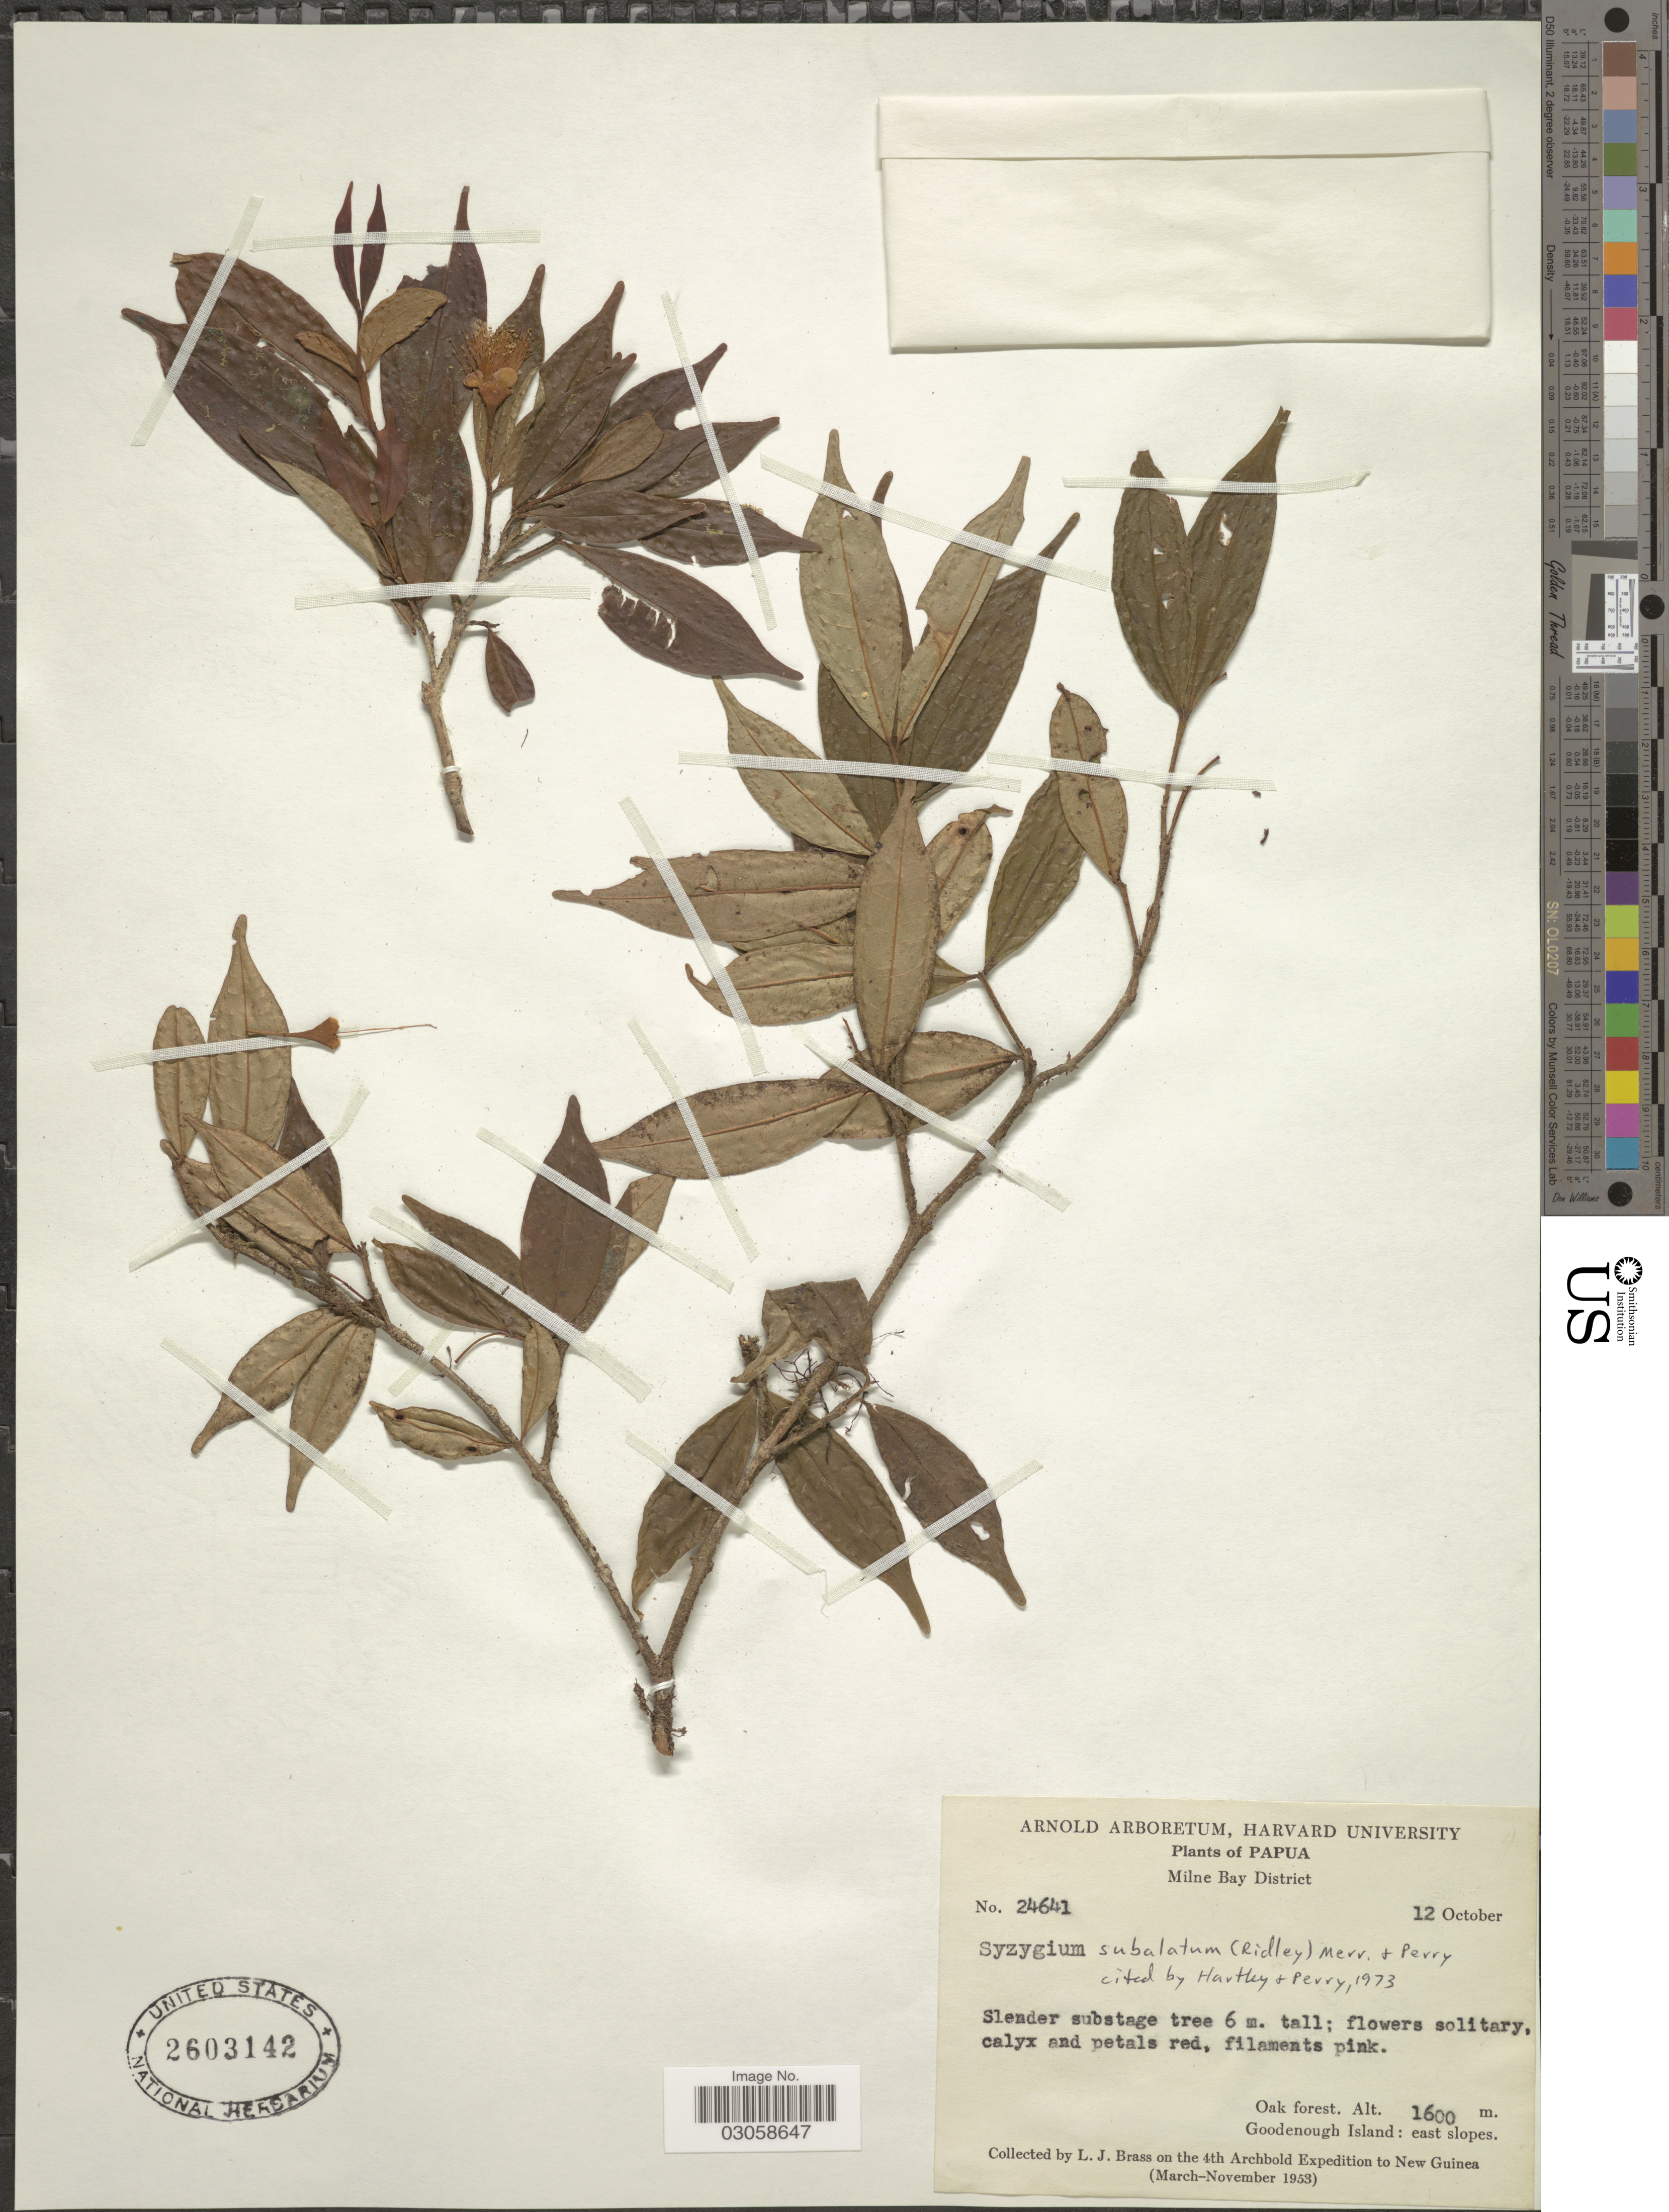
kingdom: Plantae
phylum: Tracheophyta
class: Magnoliopsida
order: Myrtales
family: Myrtaceae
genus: Syzygium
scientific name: Syzygium subalatum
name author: (Ridl.) Merr. & L.M. Perry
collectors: L. J. Brass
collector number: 24641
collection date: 1953-10-12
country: Papua New Guinea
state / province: Milne Bay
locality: Papua. Milne Bay District. Oak forest. Goodenough Island: east slopes.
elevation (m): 1600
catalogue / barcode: US 2603142